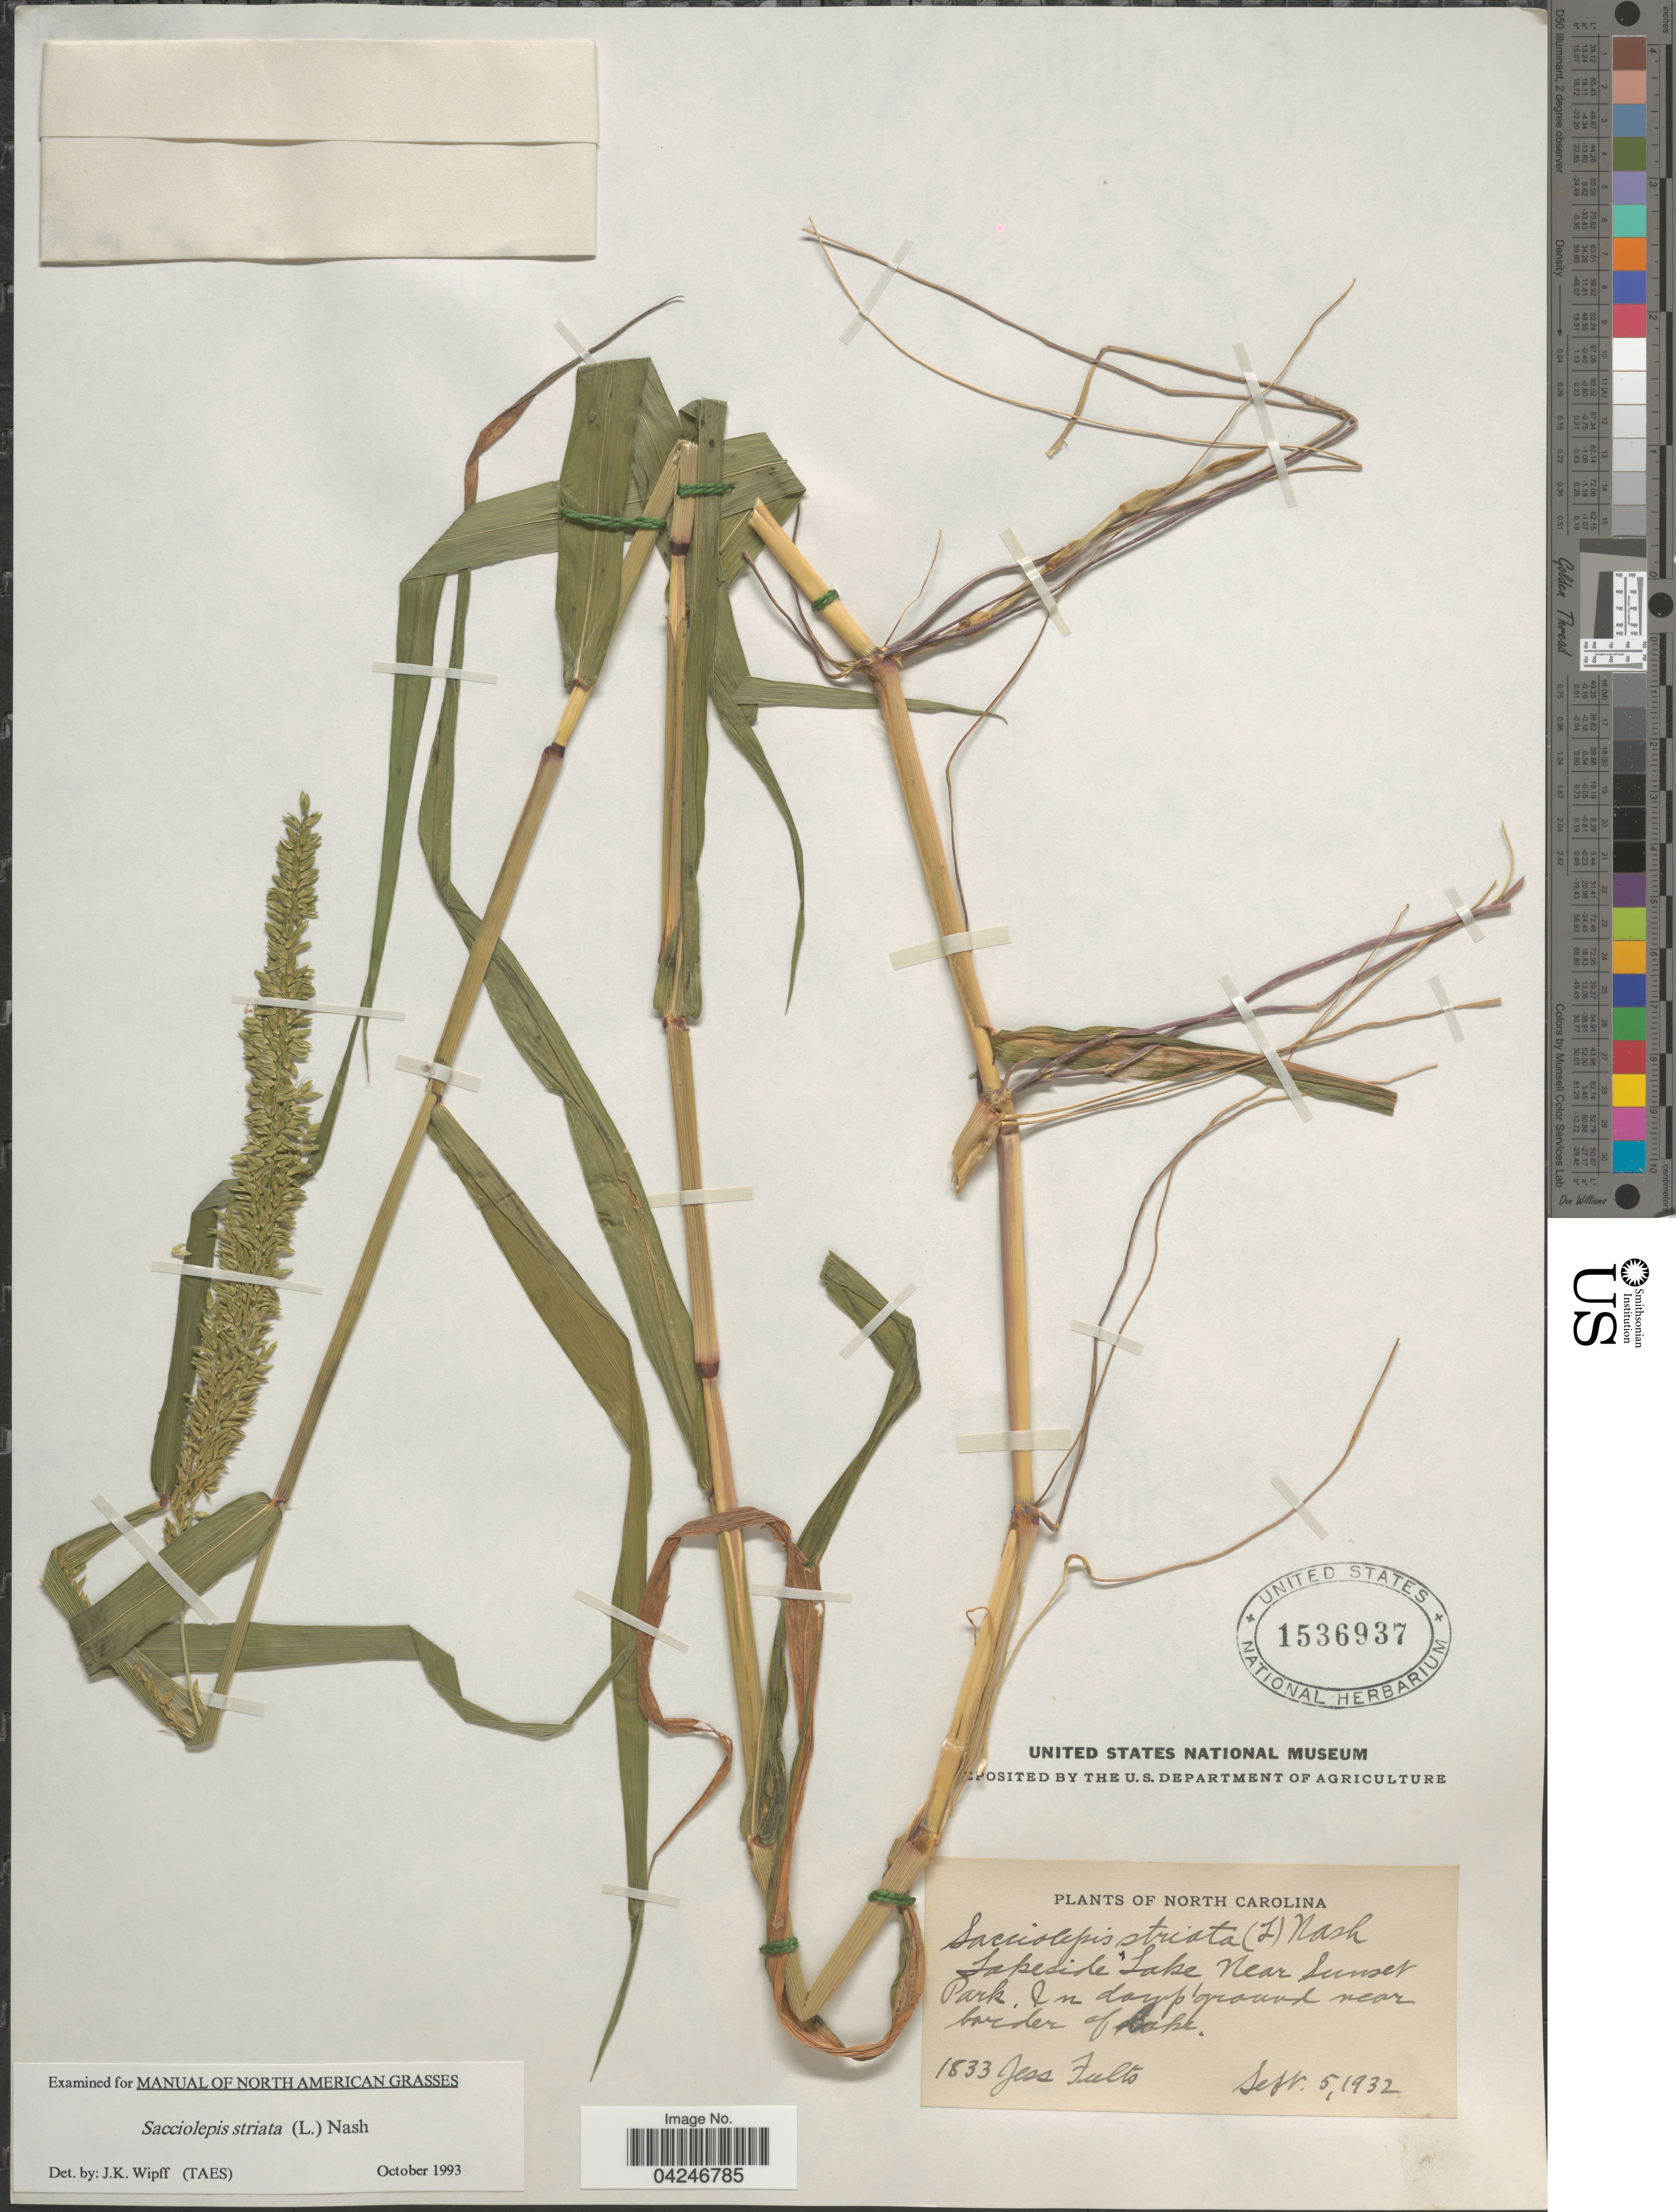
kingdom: Plantae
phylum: Tracheophyta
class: Liliopsida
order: Poales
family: Poaceae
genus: Sacciolepis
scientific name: Sacciolepis striata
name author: (L.) Nash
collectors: J. Fults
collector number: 1833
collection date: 1932-09-05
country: United States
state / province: North Carolina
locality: Lakeside Lake Near Sunset Park. In damp ground near border of Lake.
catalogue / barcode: US 1536937